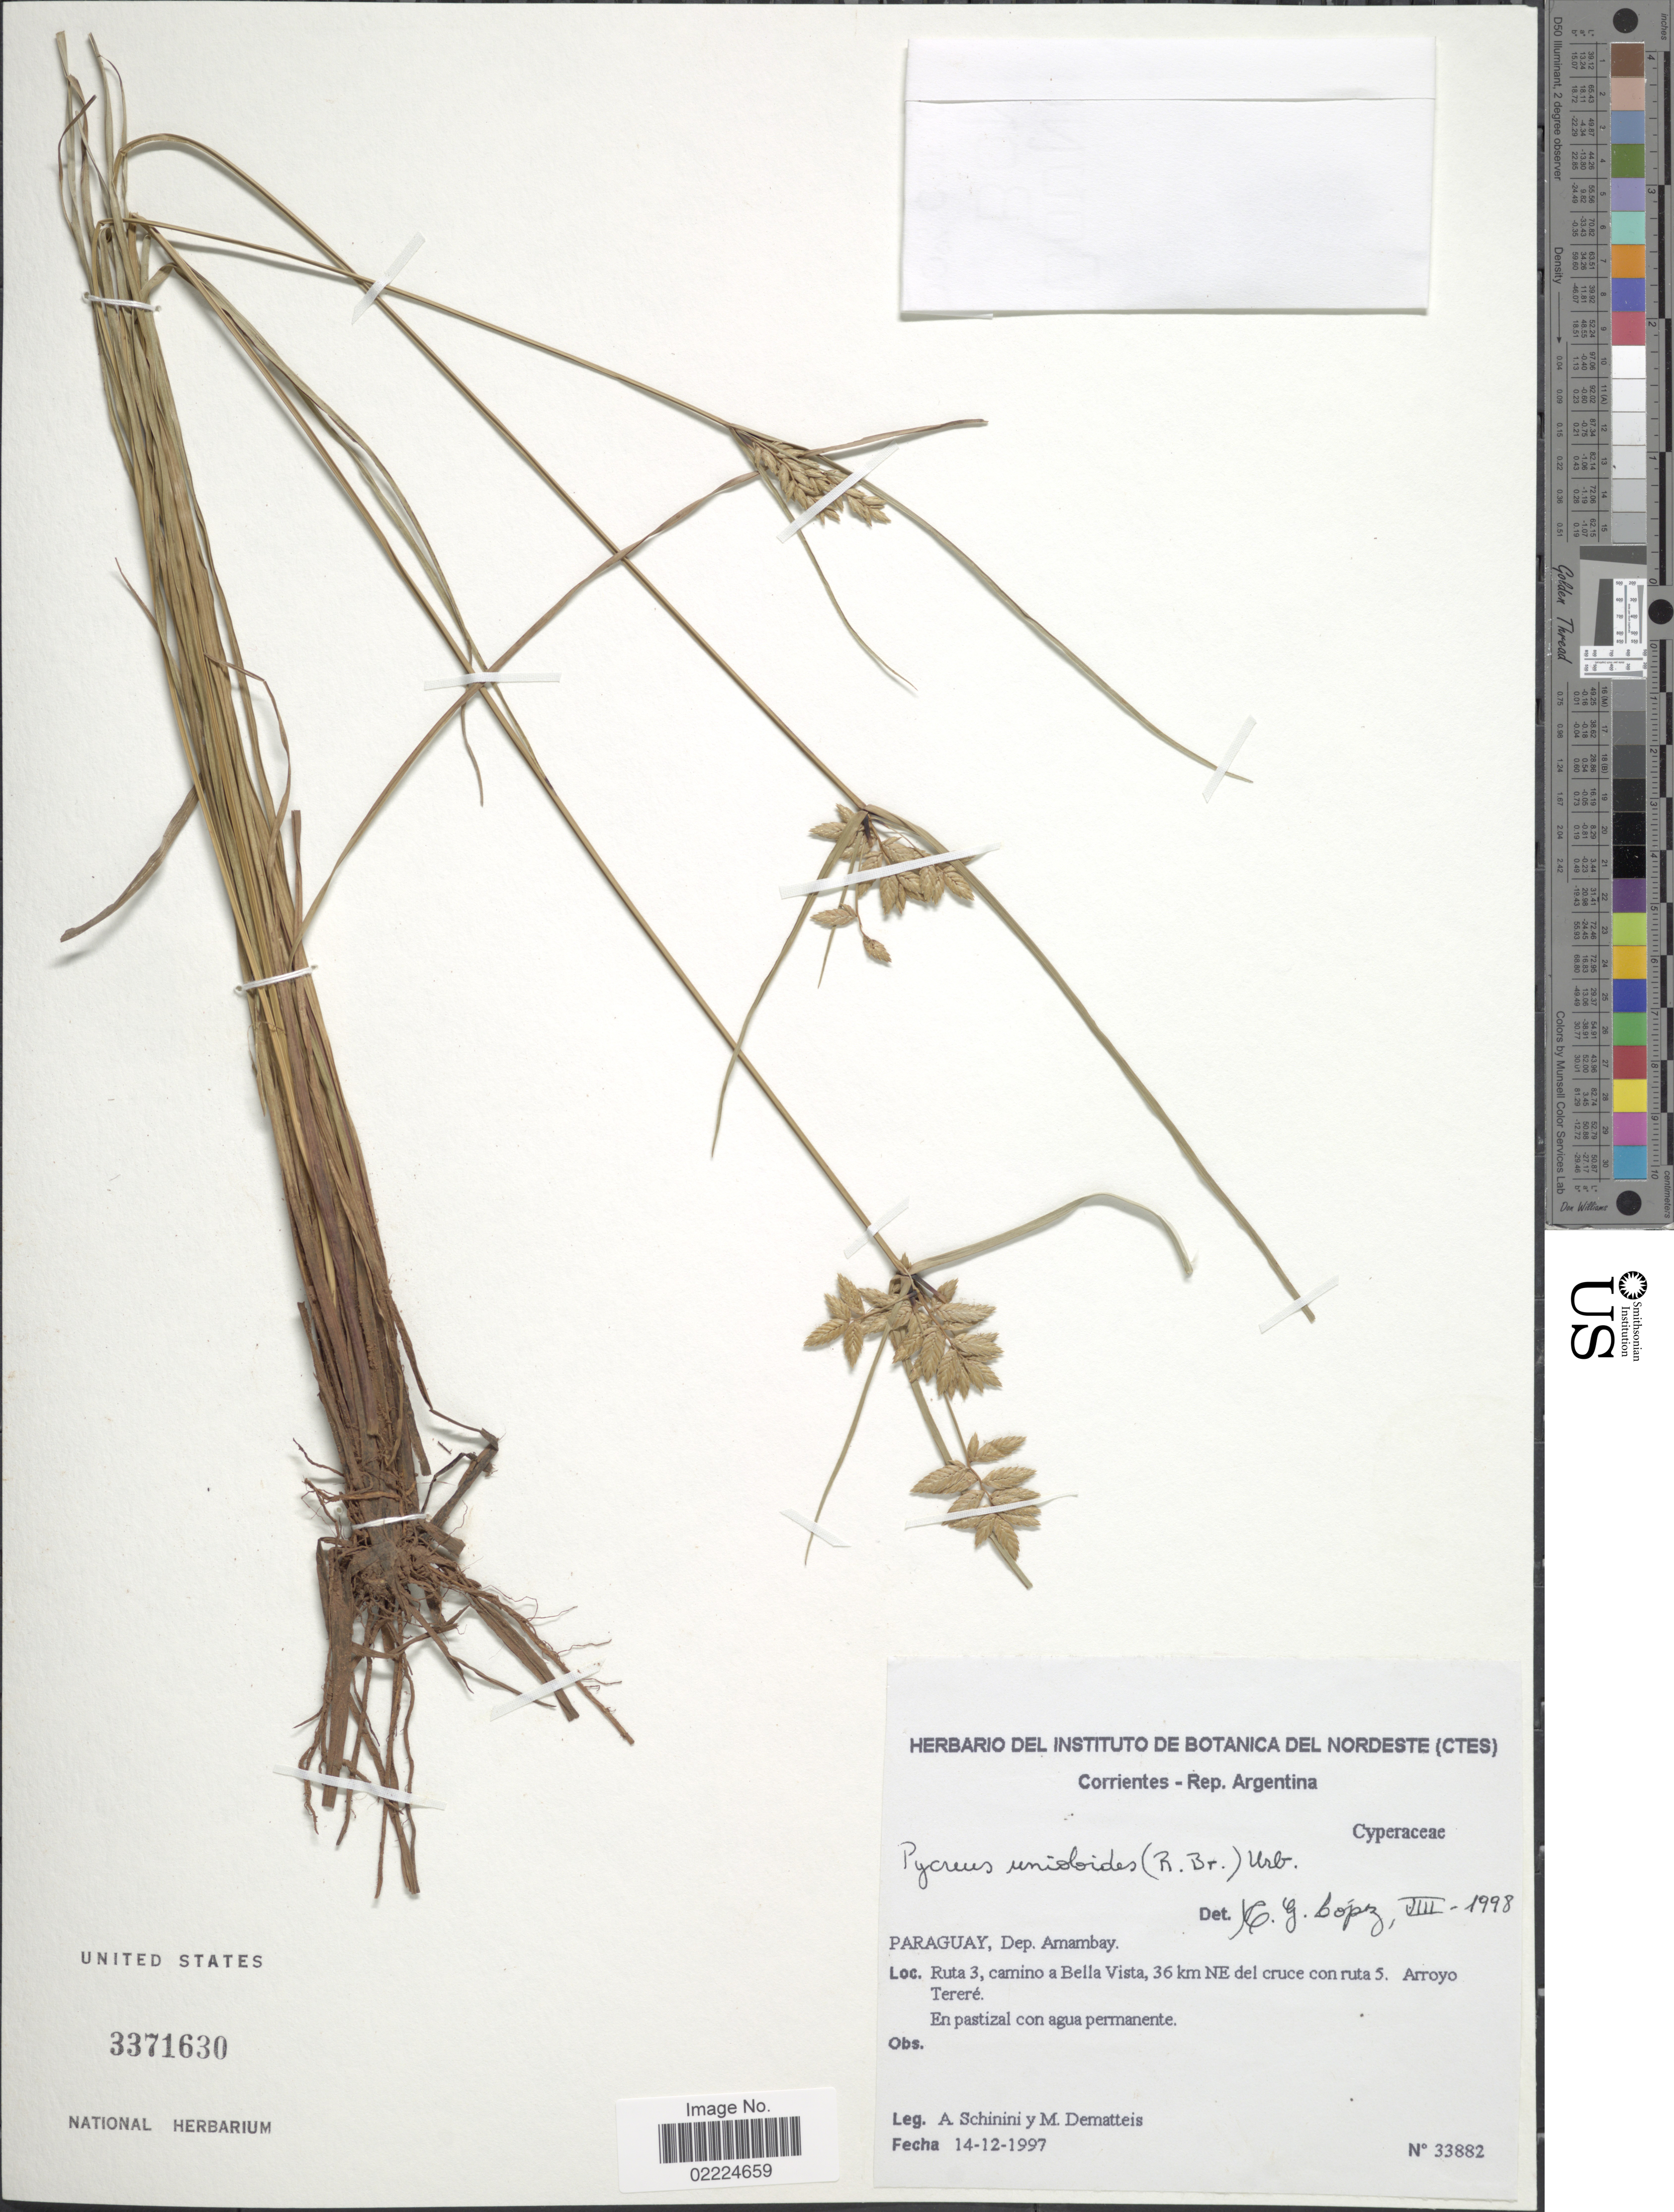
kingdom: Plantae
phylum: Tracheophyta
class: Liliopsida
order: Poales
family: Cyperaceae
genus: Cyperus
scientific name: Cyperus unioloides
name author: R. Br.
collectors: A. Schinini & M. Dematteis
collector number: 33882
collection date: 1997-12-14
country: Paraguay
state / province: Amambay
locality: Dep. amambay, Ruta 3, camino a Bella Vista, 36 km NE del cruce con ruta 5, Arroyo Terere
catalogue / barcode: US 3371630